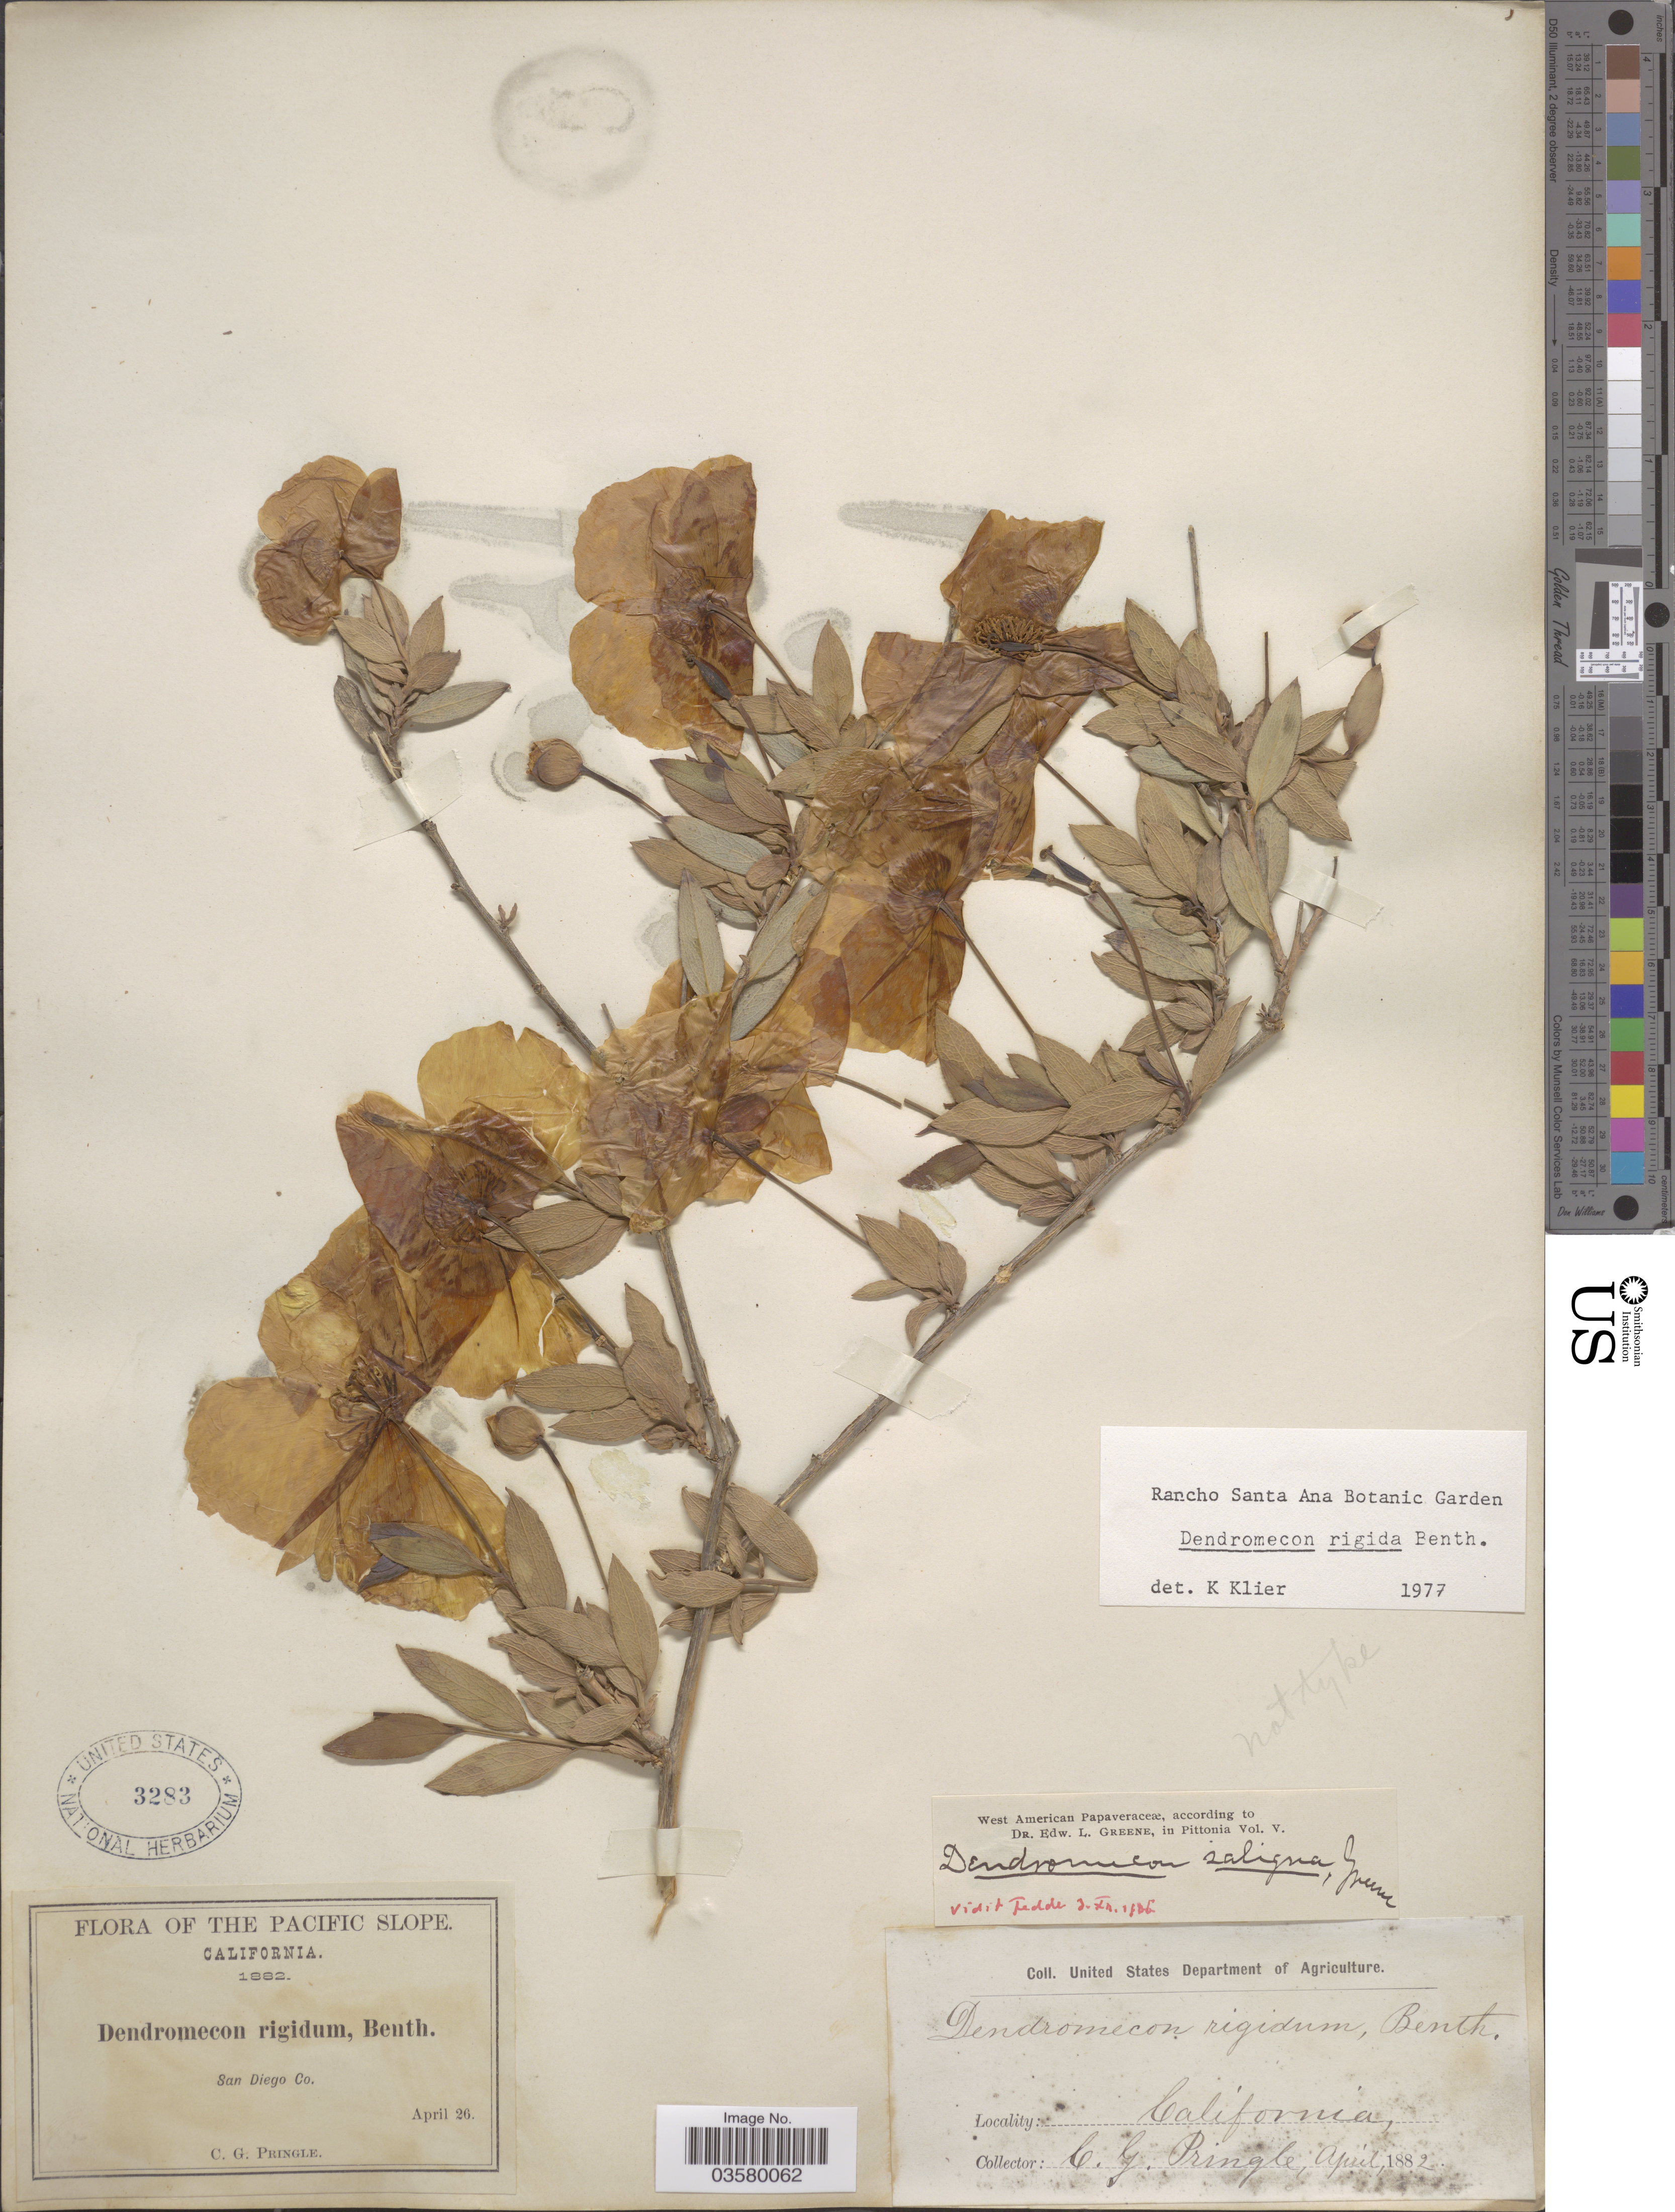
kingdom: Plantae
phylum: Tracheophyta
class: Magnoliopsida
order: Ranunculales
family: Papaveraceae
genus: Dendromecon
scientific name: Dendromecon rigida subsp. rigida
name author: Benth.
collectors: C. G. Pringle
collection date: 1882-04-26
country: United States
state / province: California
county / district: San Diego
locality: The Pacific Slope. San Diego Co.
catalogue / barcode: US 3283